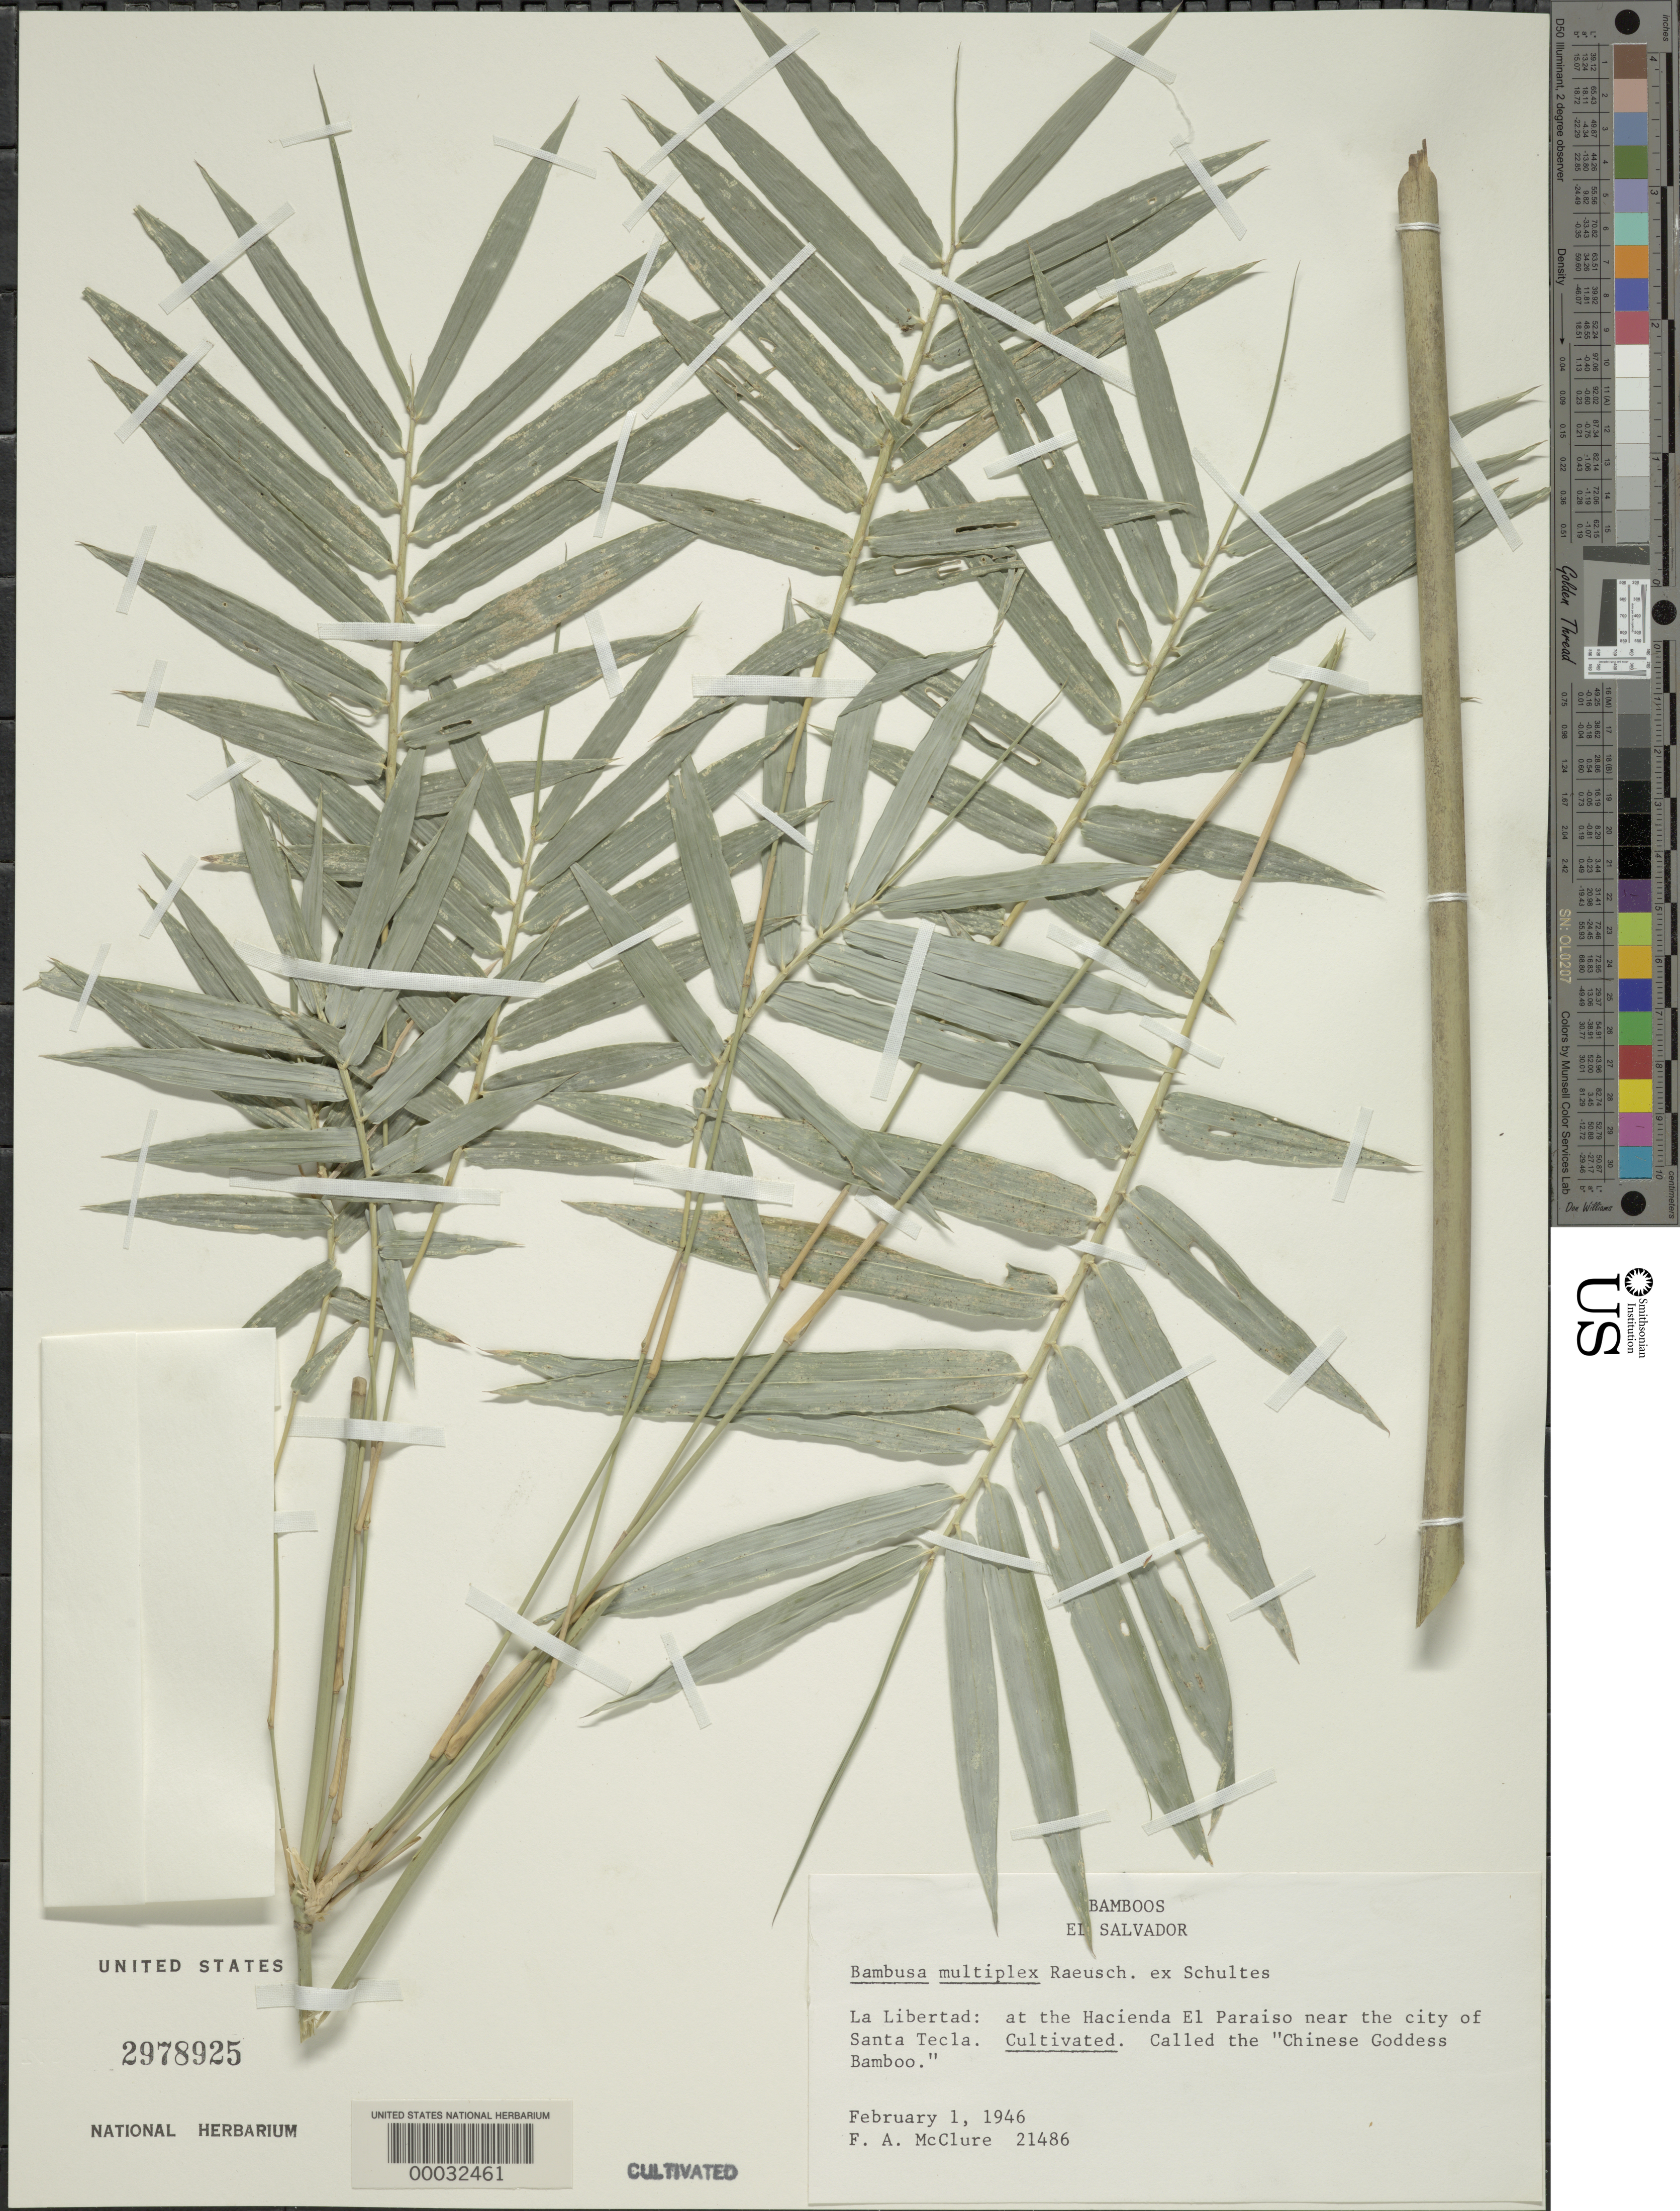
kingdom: Plantae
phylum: Tracheophyta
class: Liliopsida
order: Poales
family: Poaceae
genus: Bambusa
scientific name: Bambusa multiplex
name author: (Lour.) Raeusch. ex Schult. & Schult. f.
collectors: F. A. McClure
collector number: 21486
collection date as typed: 01 Feb 1946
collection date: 1946-02-01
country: El Salvador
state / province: La Libertad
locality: Hacienda el paraiso, santa tecla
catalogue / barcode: US 2978925